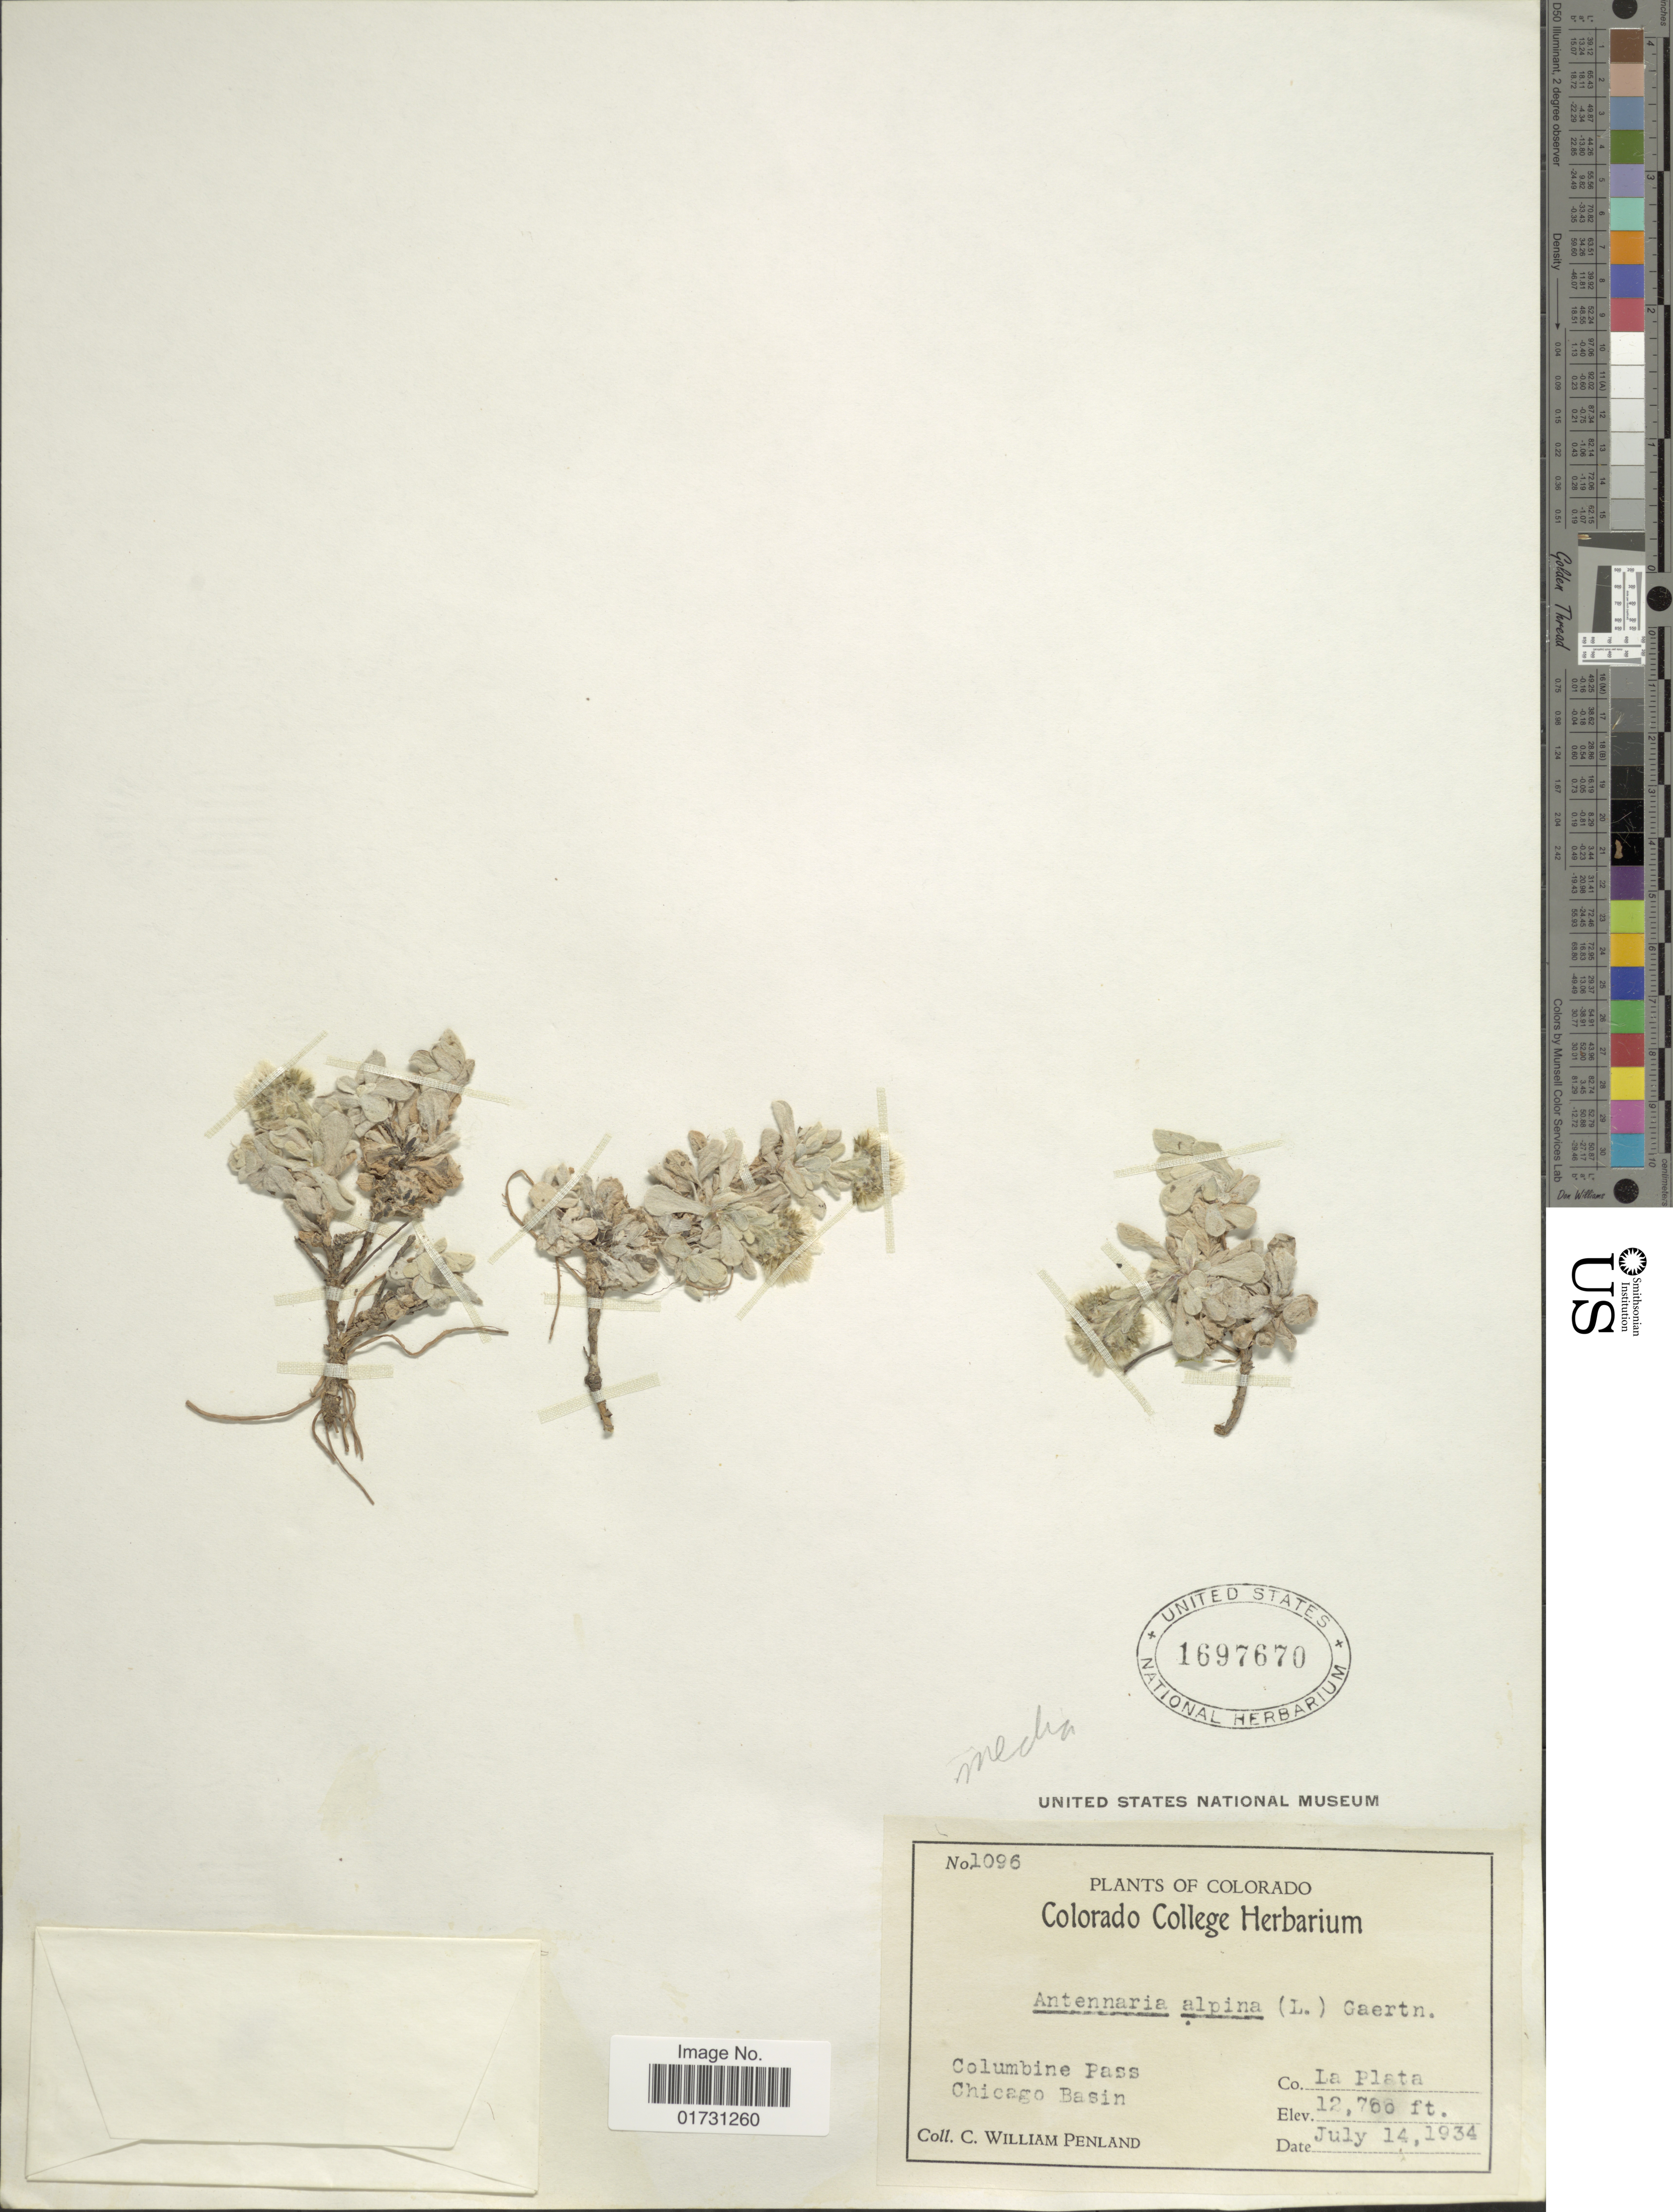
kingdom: Plantae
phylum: Tracheophyta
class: Magnoliopsida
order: Asterales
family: Asteraceae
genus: Antennaria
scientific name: Antennaria media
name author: Greene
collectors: C. W. Penland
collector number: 1096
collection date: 1934-07-14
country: United States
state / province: Colorado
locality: Columbine Pass, Chicago Basin, Co. La Plata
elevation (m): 3871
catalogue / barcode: US 1697670